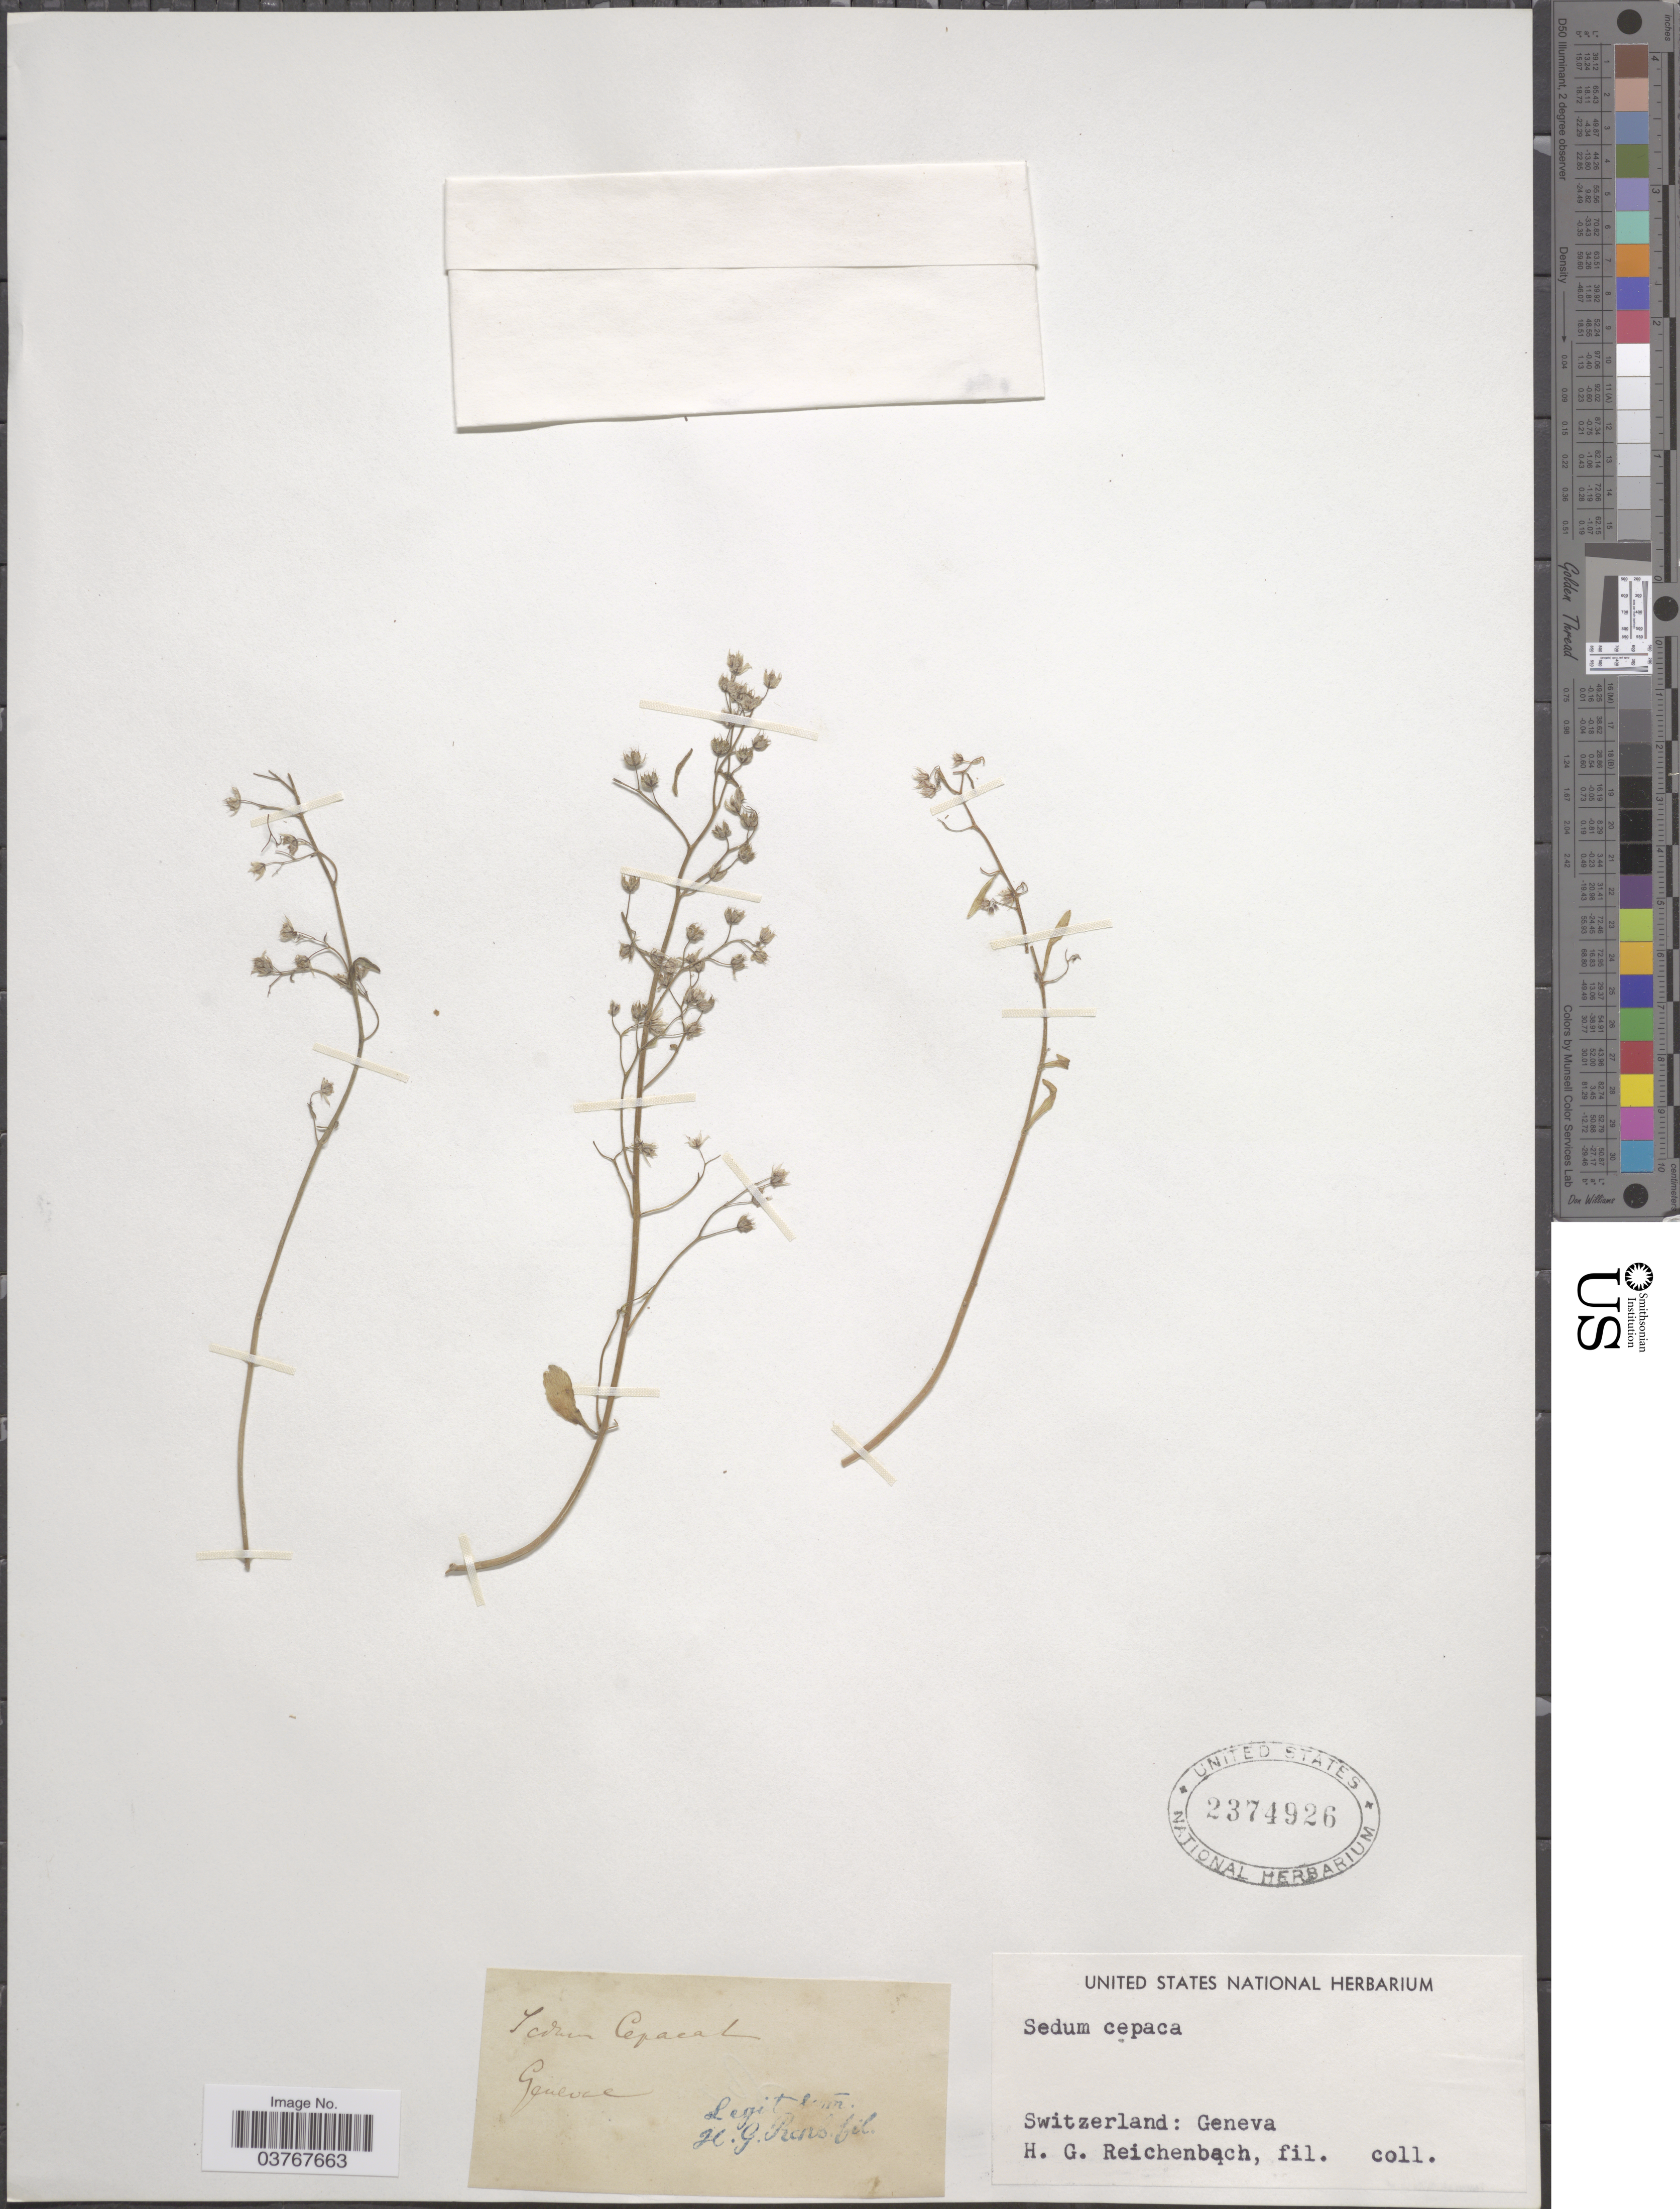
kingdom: Plantae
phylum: Tracheophyta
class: Magnoliopsida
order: Saxifragales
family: Crassulaceae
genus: Sedum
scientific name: Sedum cepaea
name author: L.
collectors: H. G. Reichenbach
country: Switzerland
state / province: Genève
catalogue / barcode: US 2374926